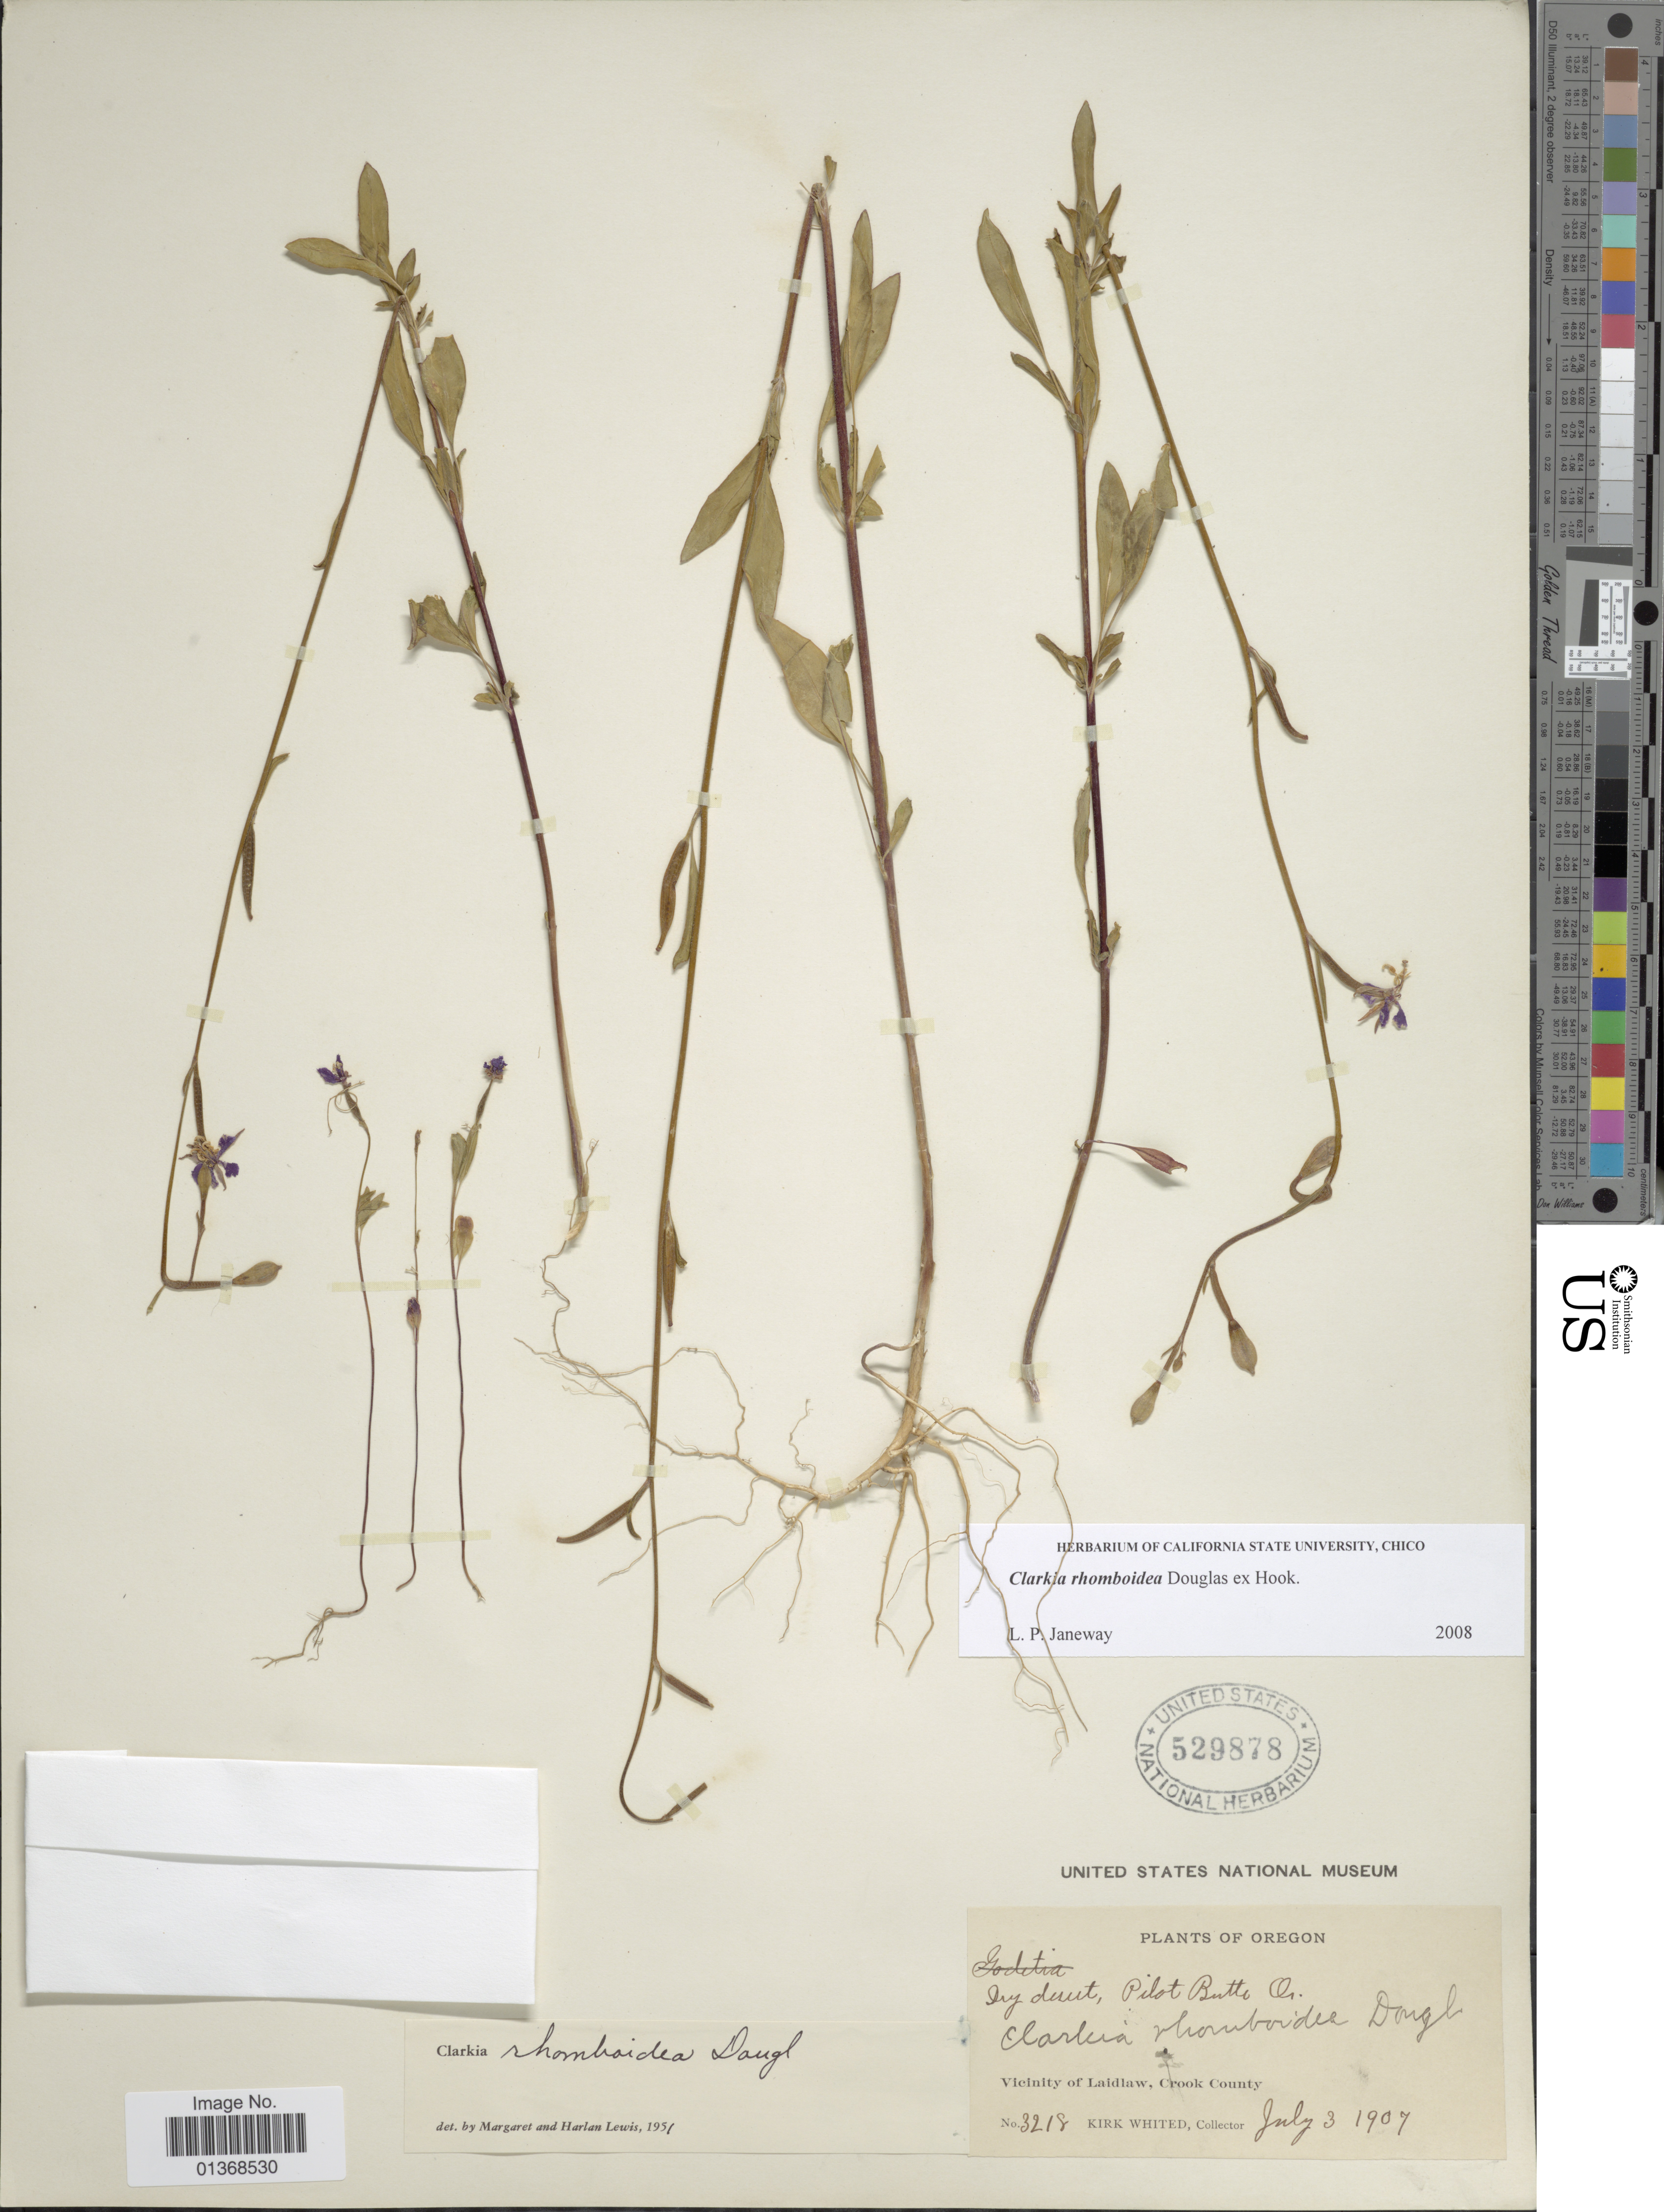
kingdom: Plantae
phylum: Tracheophyta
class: Magnoliopsida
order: Myrtales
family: Onagraceae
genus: Clarkia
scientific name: Clarkia rhomboidea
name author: Douglas ex Hook.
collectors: K. Whited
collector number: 3218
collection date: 1907-07-03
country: United States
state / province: Oregon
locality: Vicinity of Laidlaw, Crook County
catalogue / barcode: US 529878